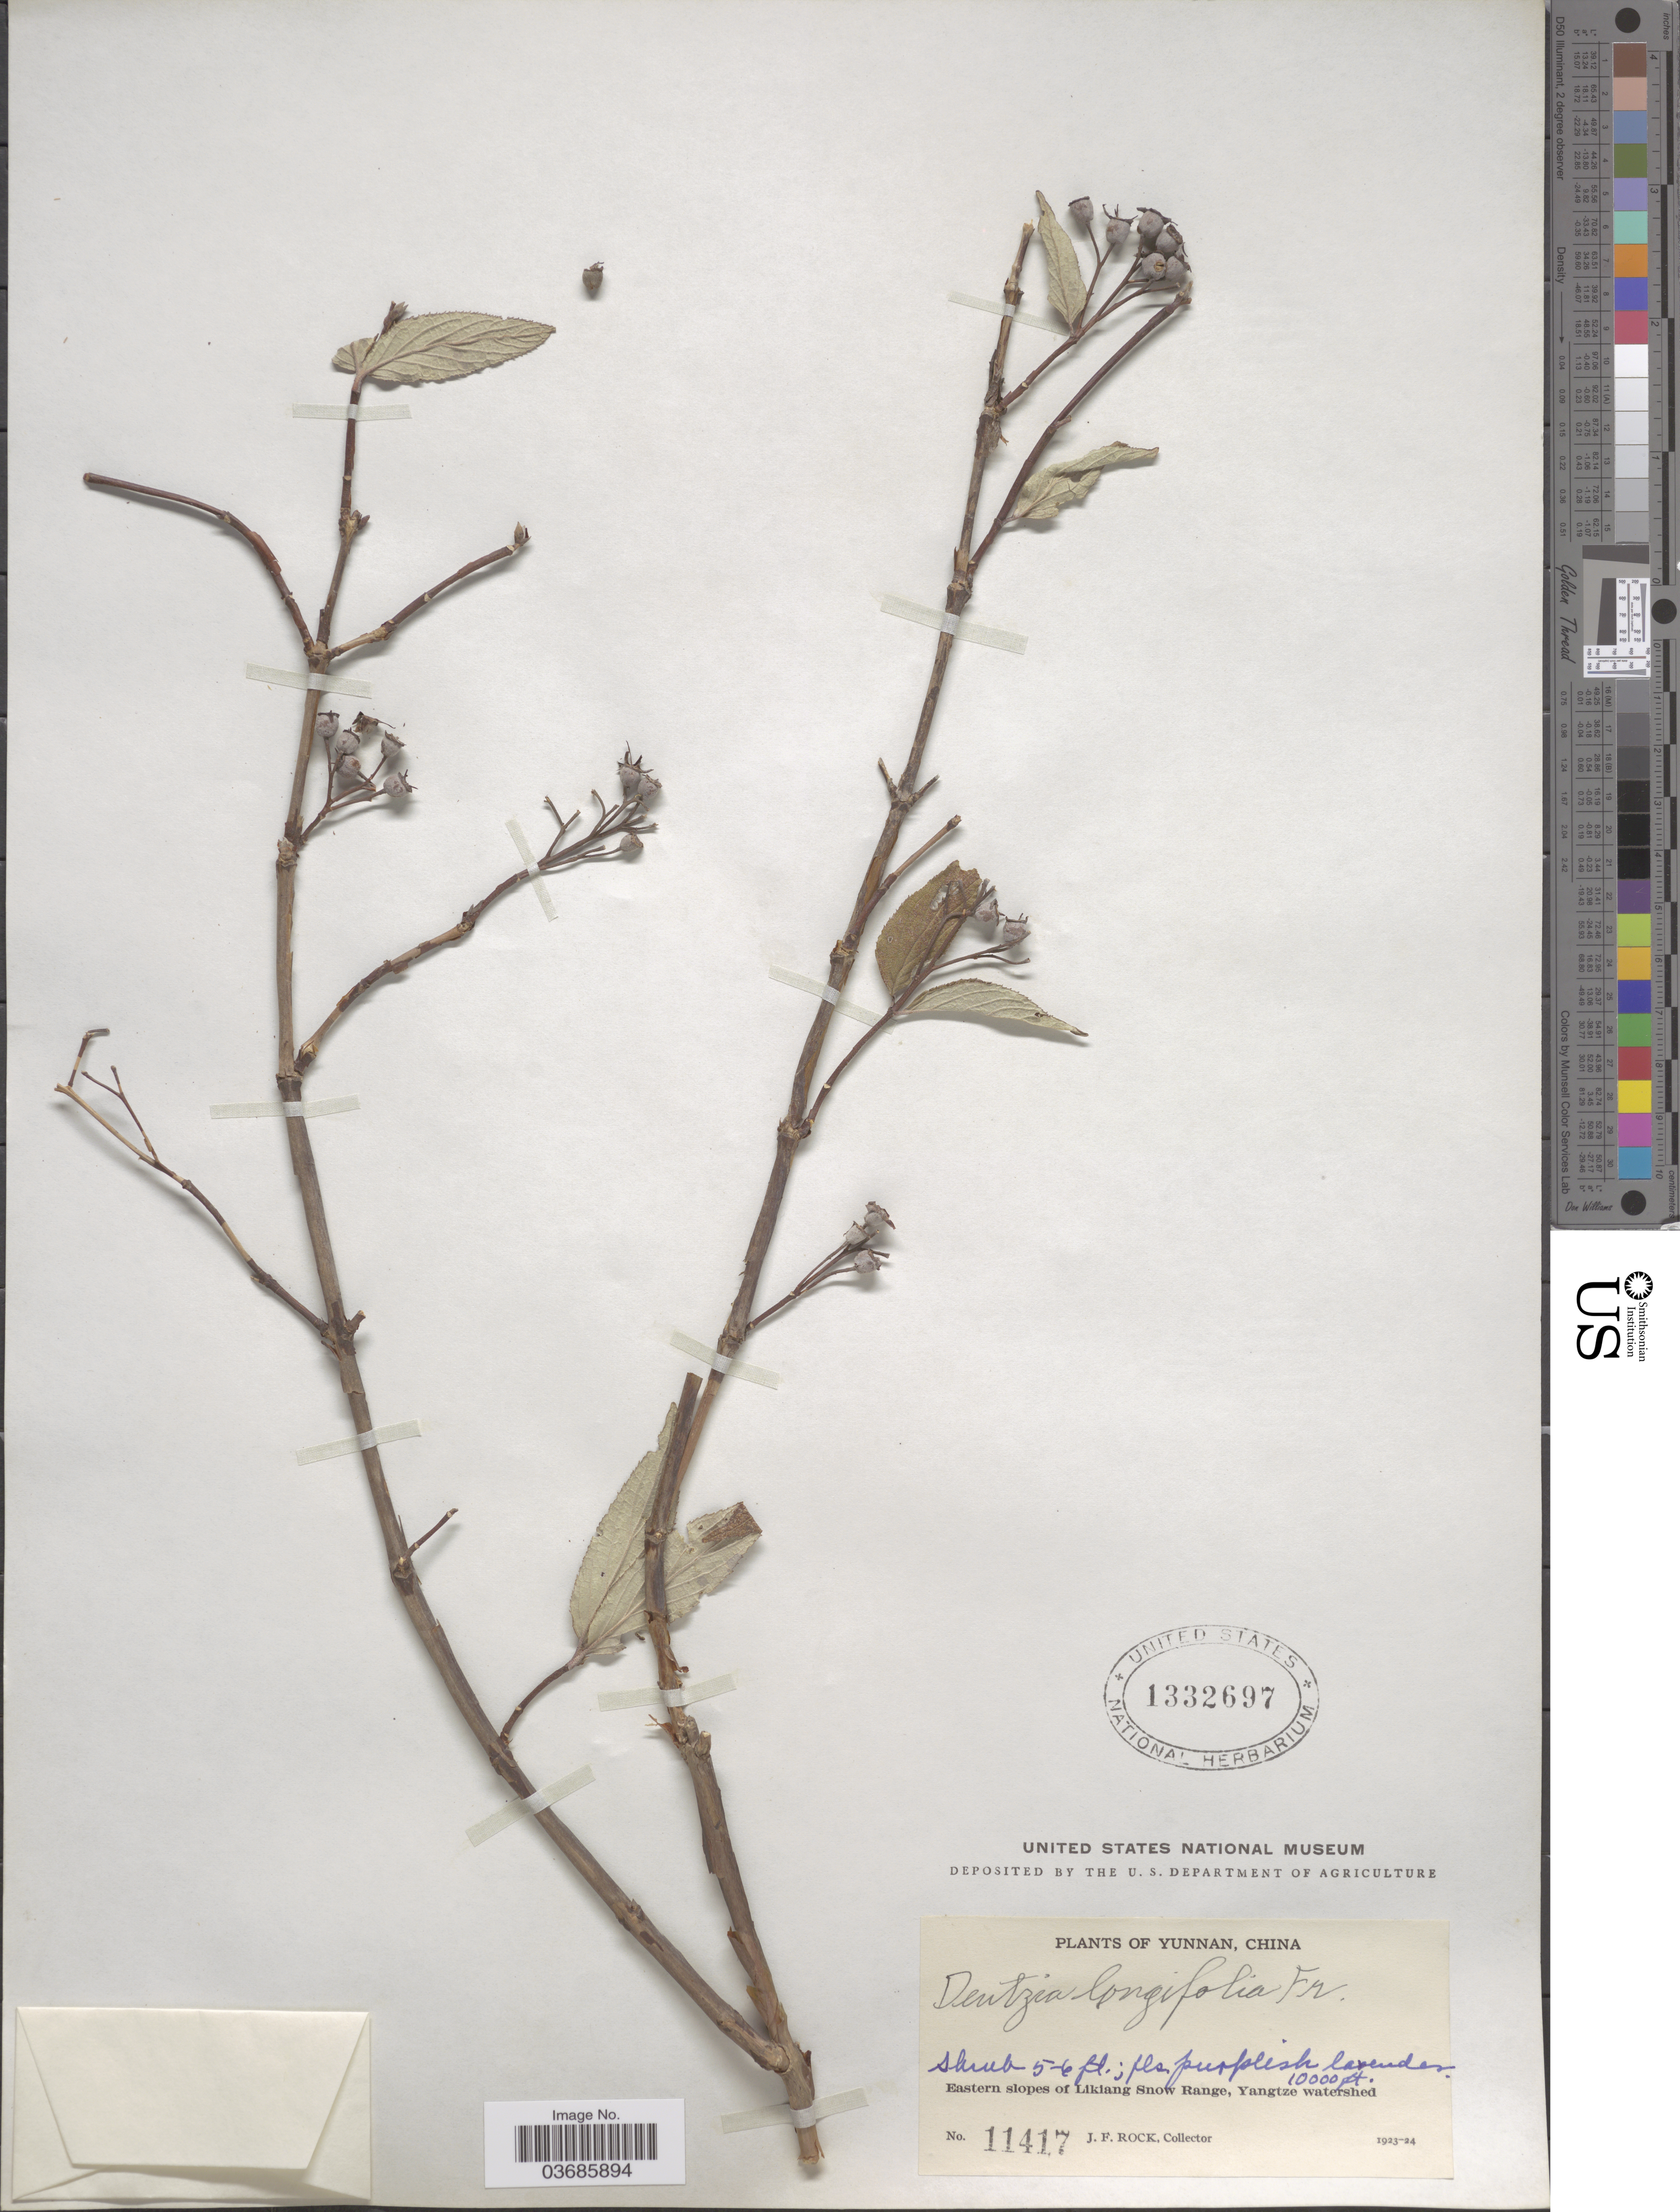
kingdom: Plantae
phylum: Tracheophyta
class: Magnoliopsida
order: Cornales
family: Hydrangeaceae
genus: Deutzia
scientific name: Deutzia longifolia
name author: Franch.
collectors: J. Rock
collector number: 11417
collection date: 1923/1924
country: China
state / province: Yunnan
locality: Eastern slopes of Likiang Snow Range, Yangtze watershed.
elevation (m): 3048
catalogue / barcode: US 1332697